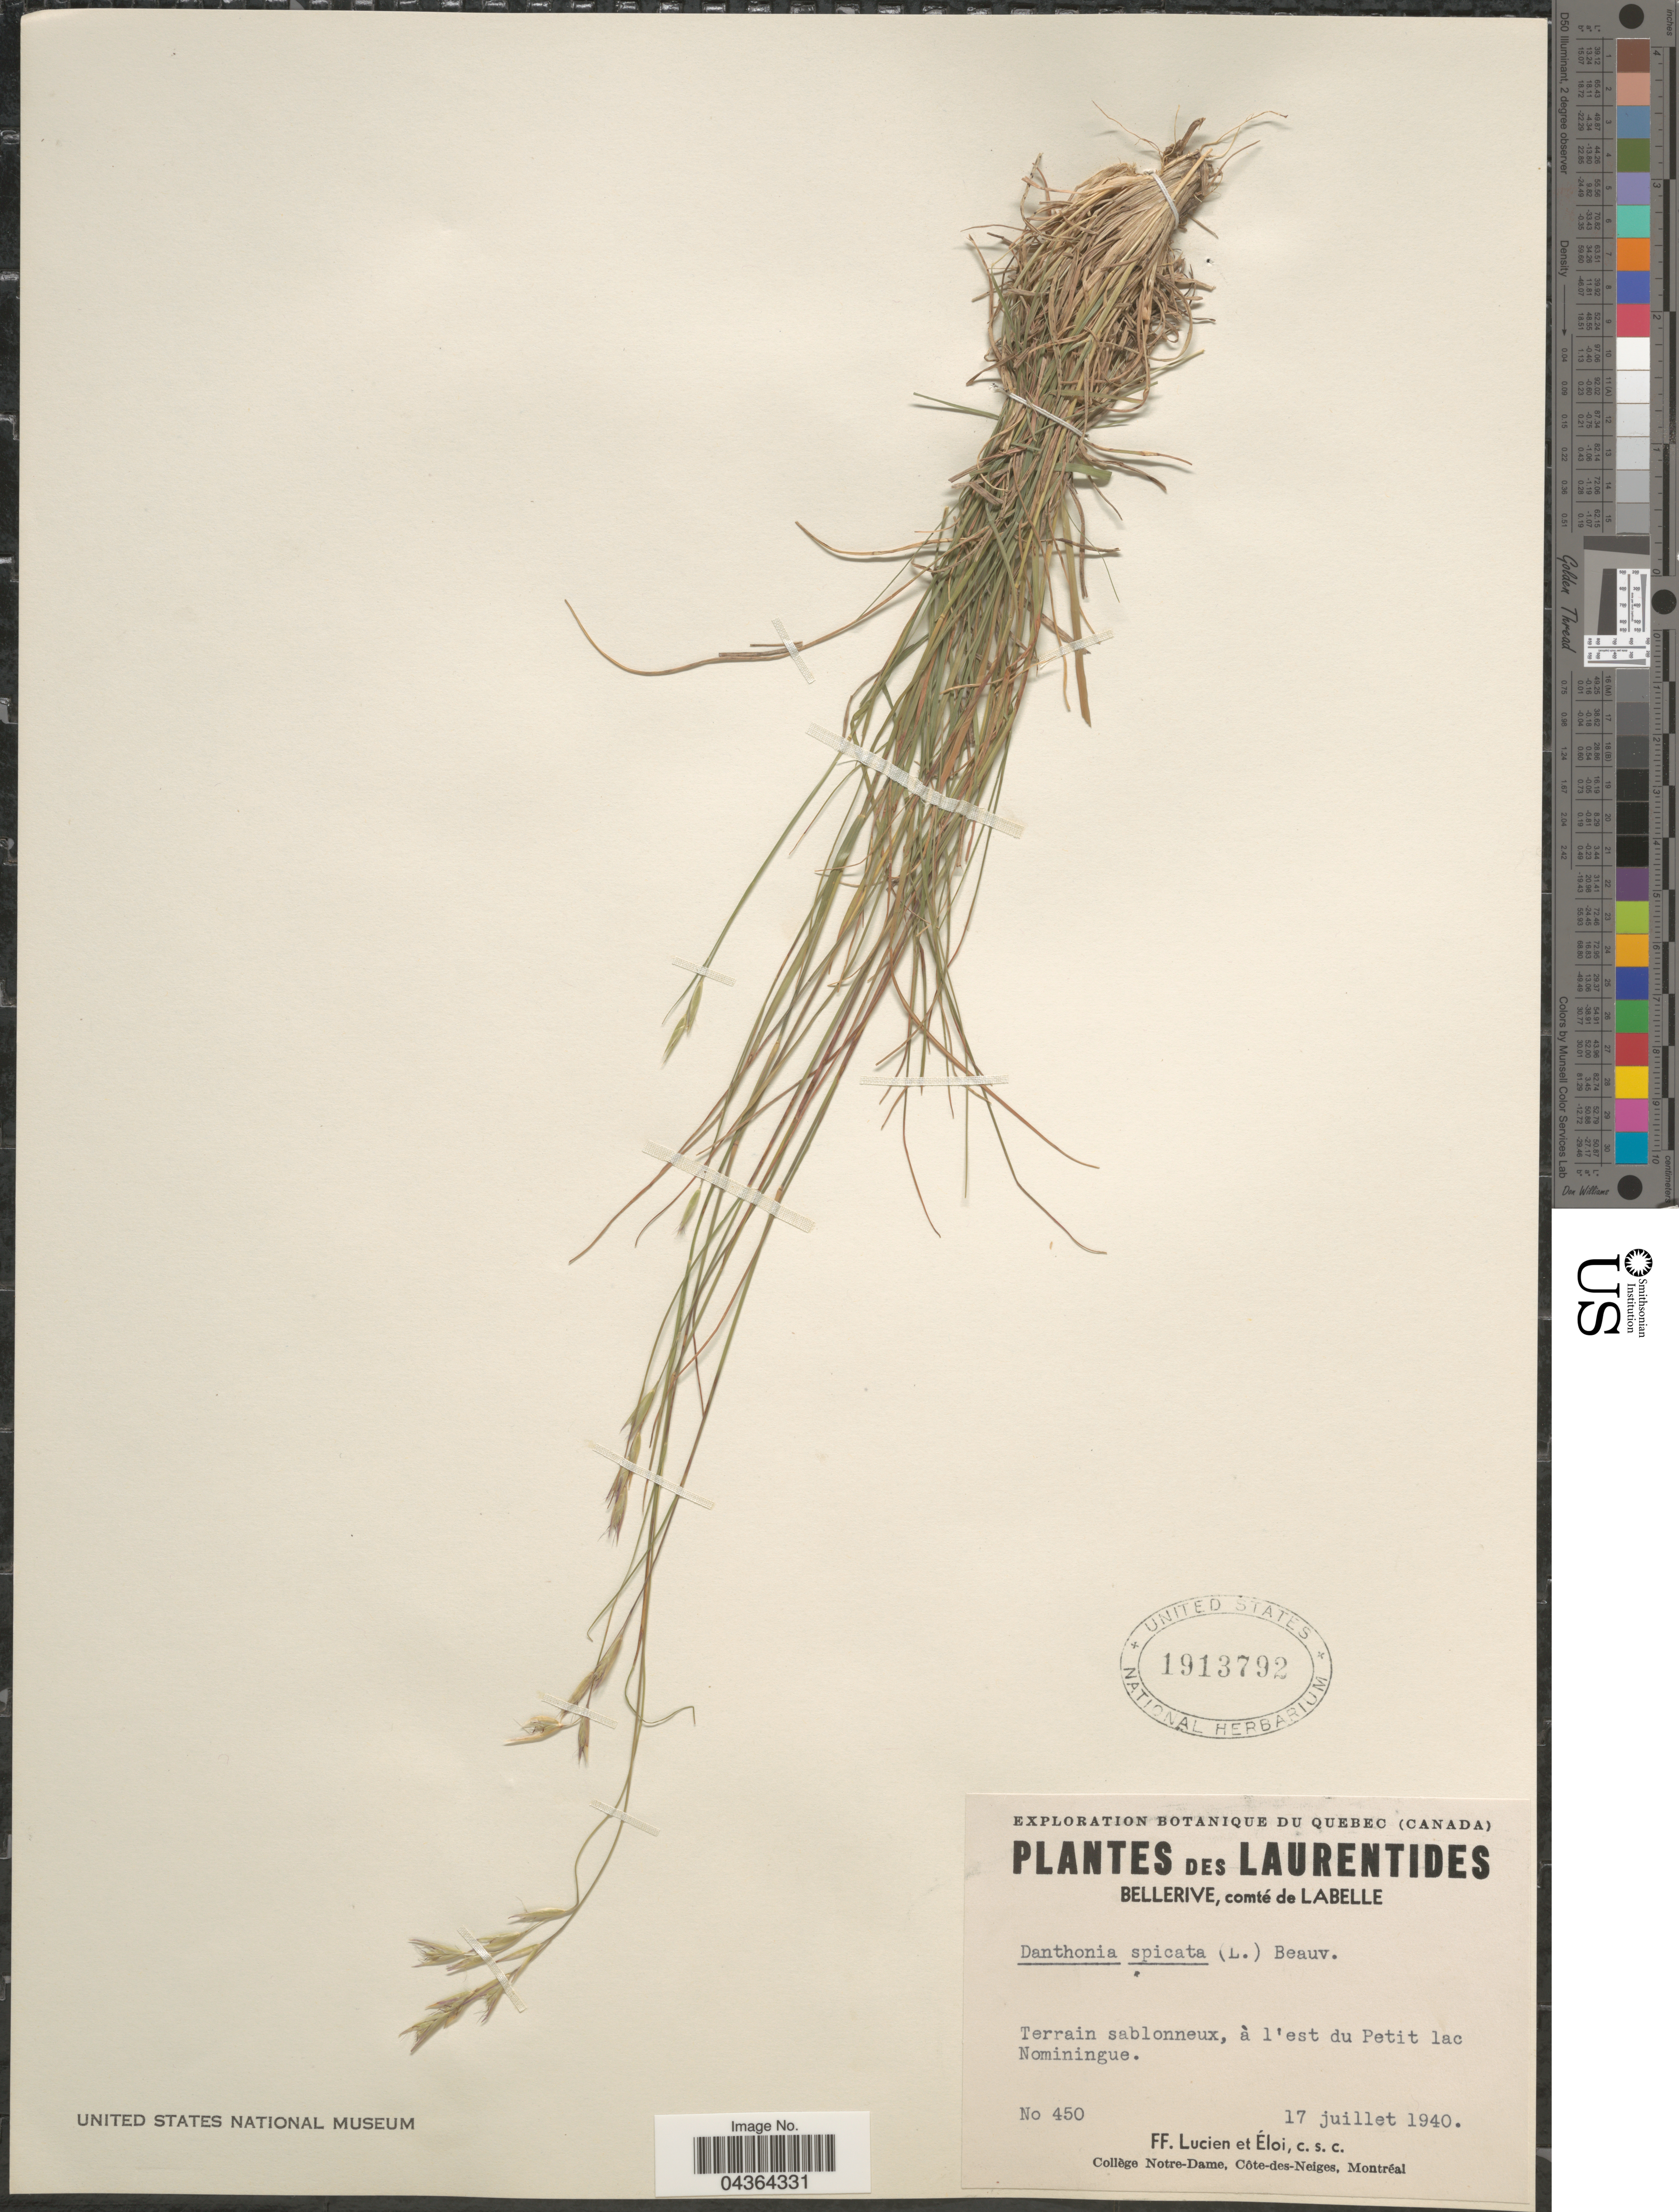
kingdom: Plantae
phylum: Tracheophyta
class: Liliopsida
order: Poales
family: Poaceae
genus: Danthonia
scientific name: Danthonia spicata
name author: (L.) P. Beauv. ex Roem. & Schult.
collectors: F. Lucien & Éloi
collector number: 450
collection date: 1940-07-17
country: Canada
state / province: Quebec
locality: Exploration Botanique du Quebec (Canada). Laurentides. Bellerive, comté de Labelle. Terrain sablonneux, à l'est du Petit lac Nominingue.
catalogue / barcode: US 1913792